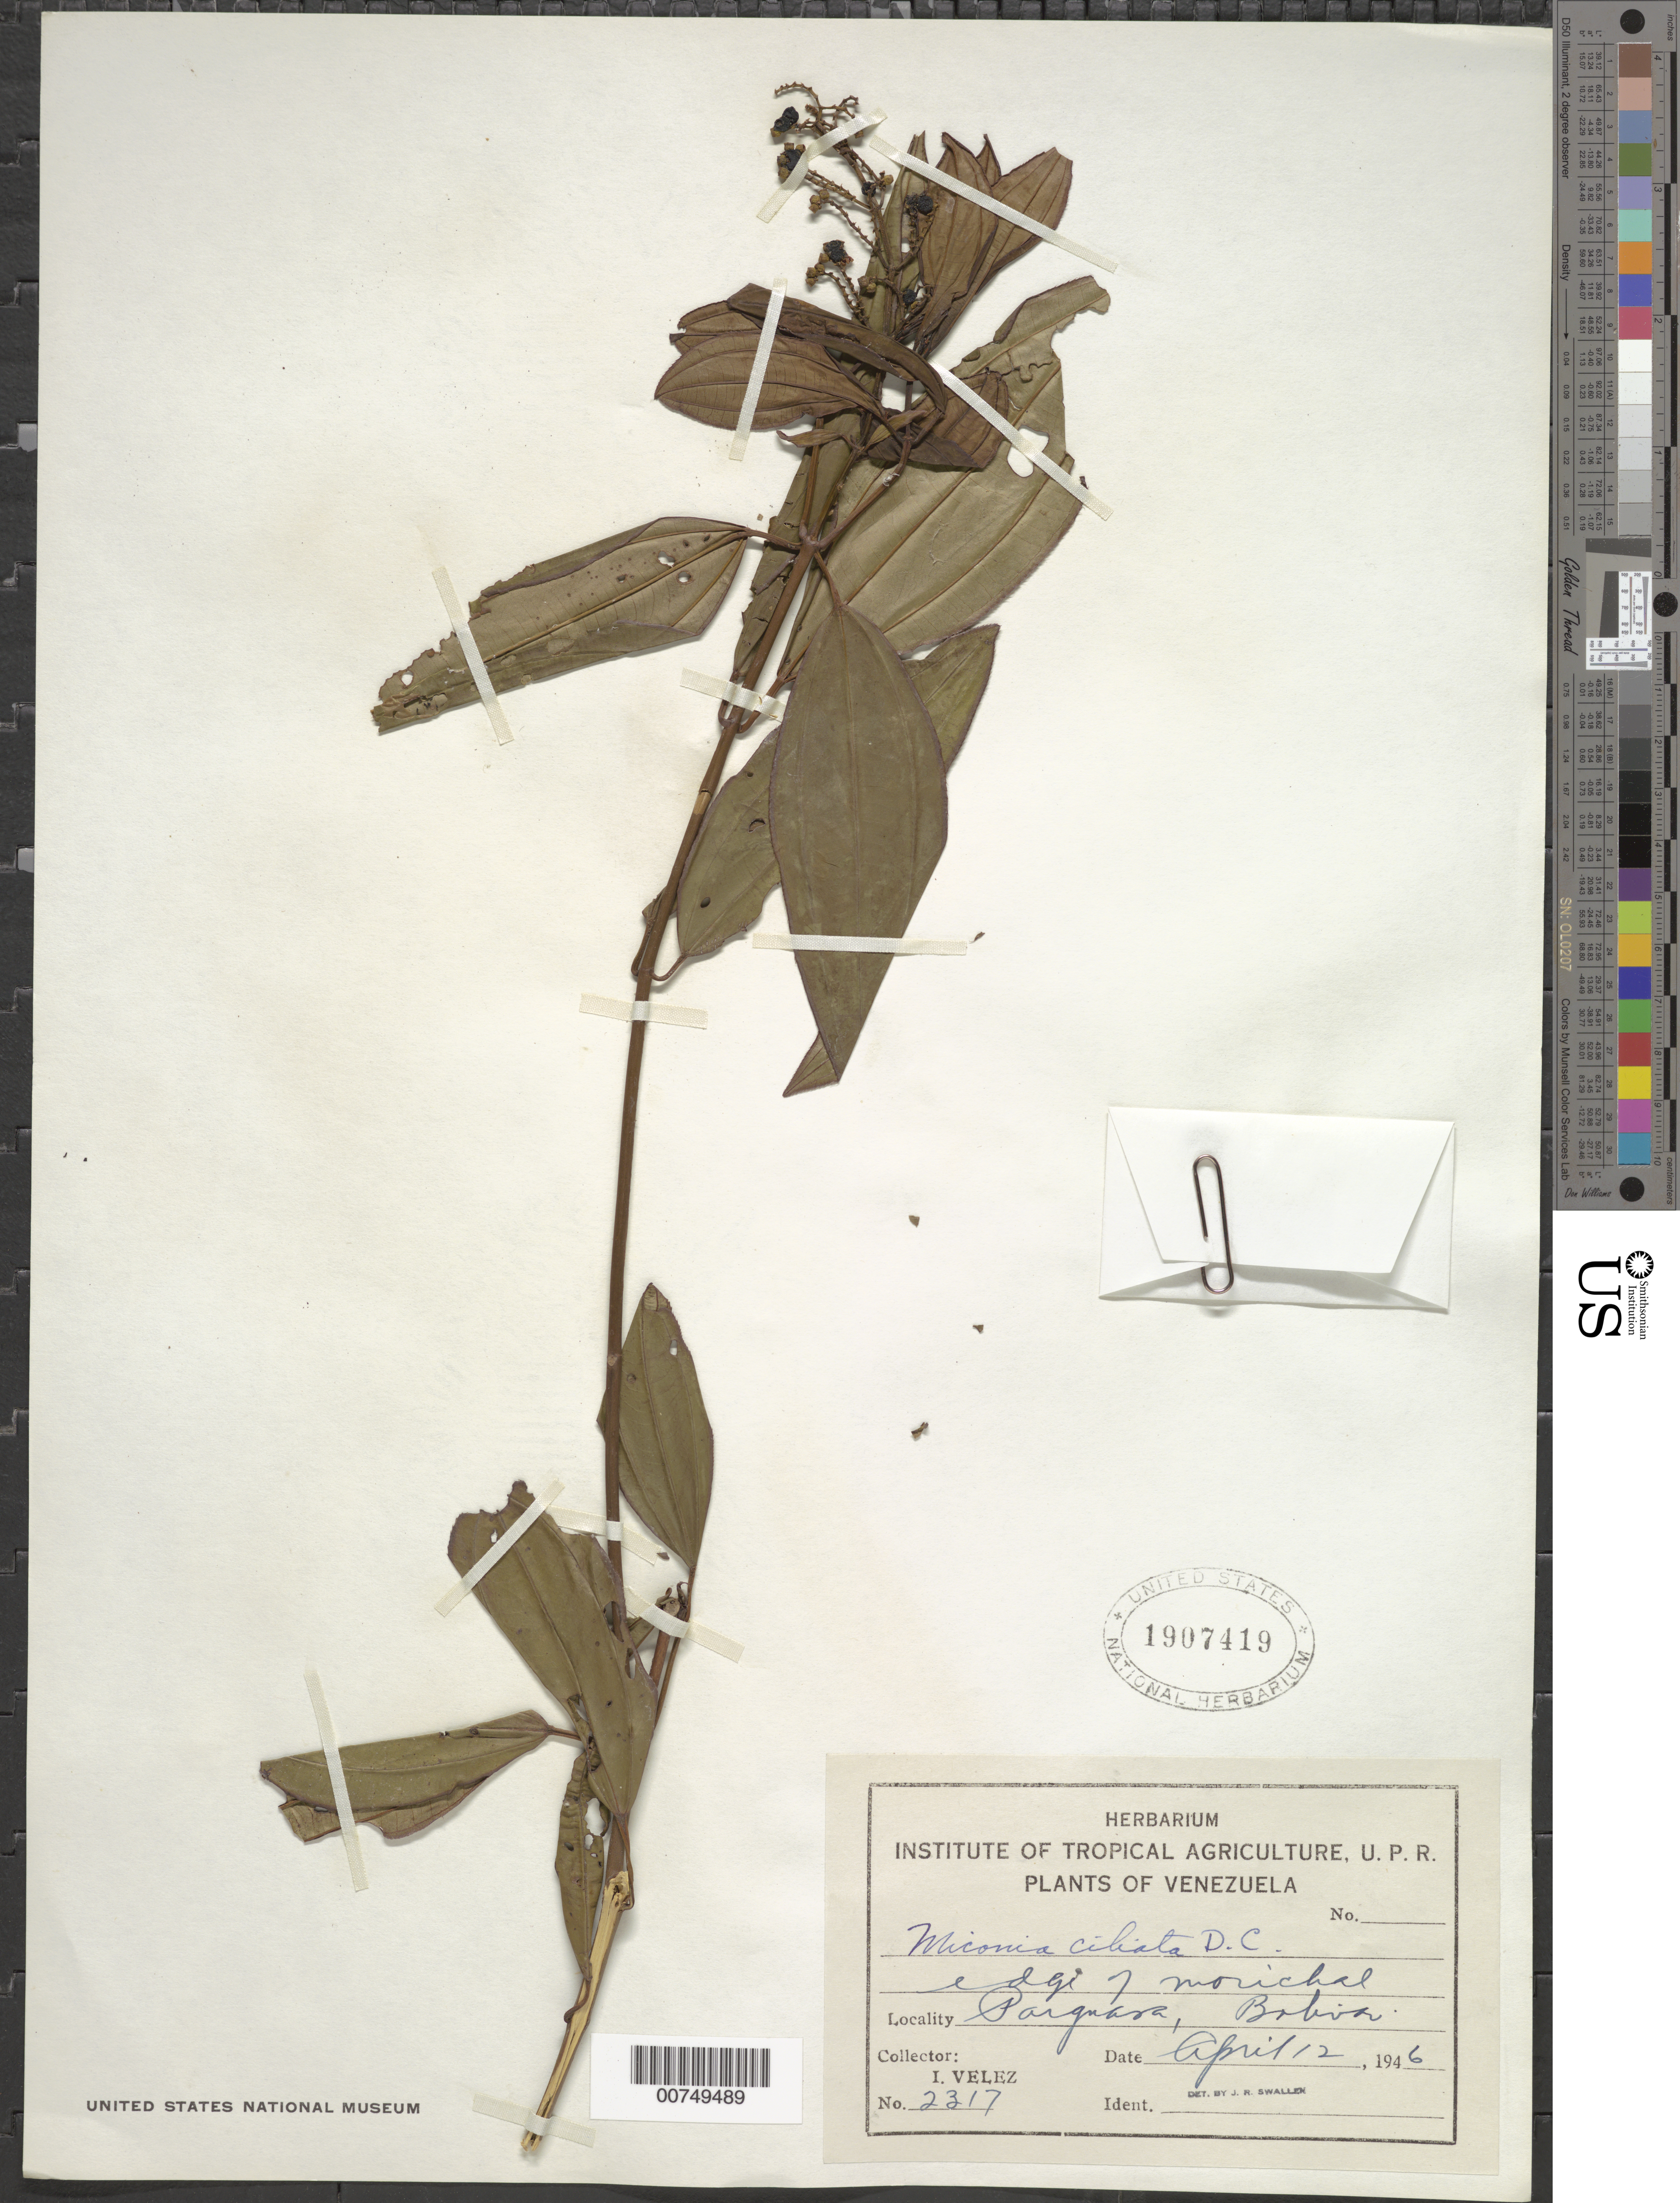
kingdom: Plantae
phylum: Tracheophyta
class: Magnoliopsida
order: Myrtales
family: Melastomataceae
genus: Miconia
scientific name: Miconia ciliata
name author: (Rich.) DC.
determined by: Swallen, Jason R.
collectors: I. Velez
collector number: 2317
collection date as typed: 12-Apr-46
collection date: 1946-04-12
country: Venezuela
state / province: Bolívar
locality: Parguasa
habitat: Edge of morichal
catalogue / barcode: US 1907419